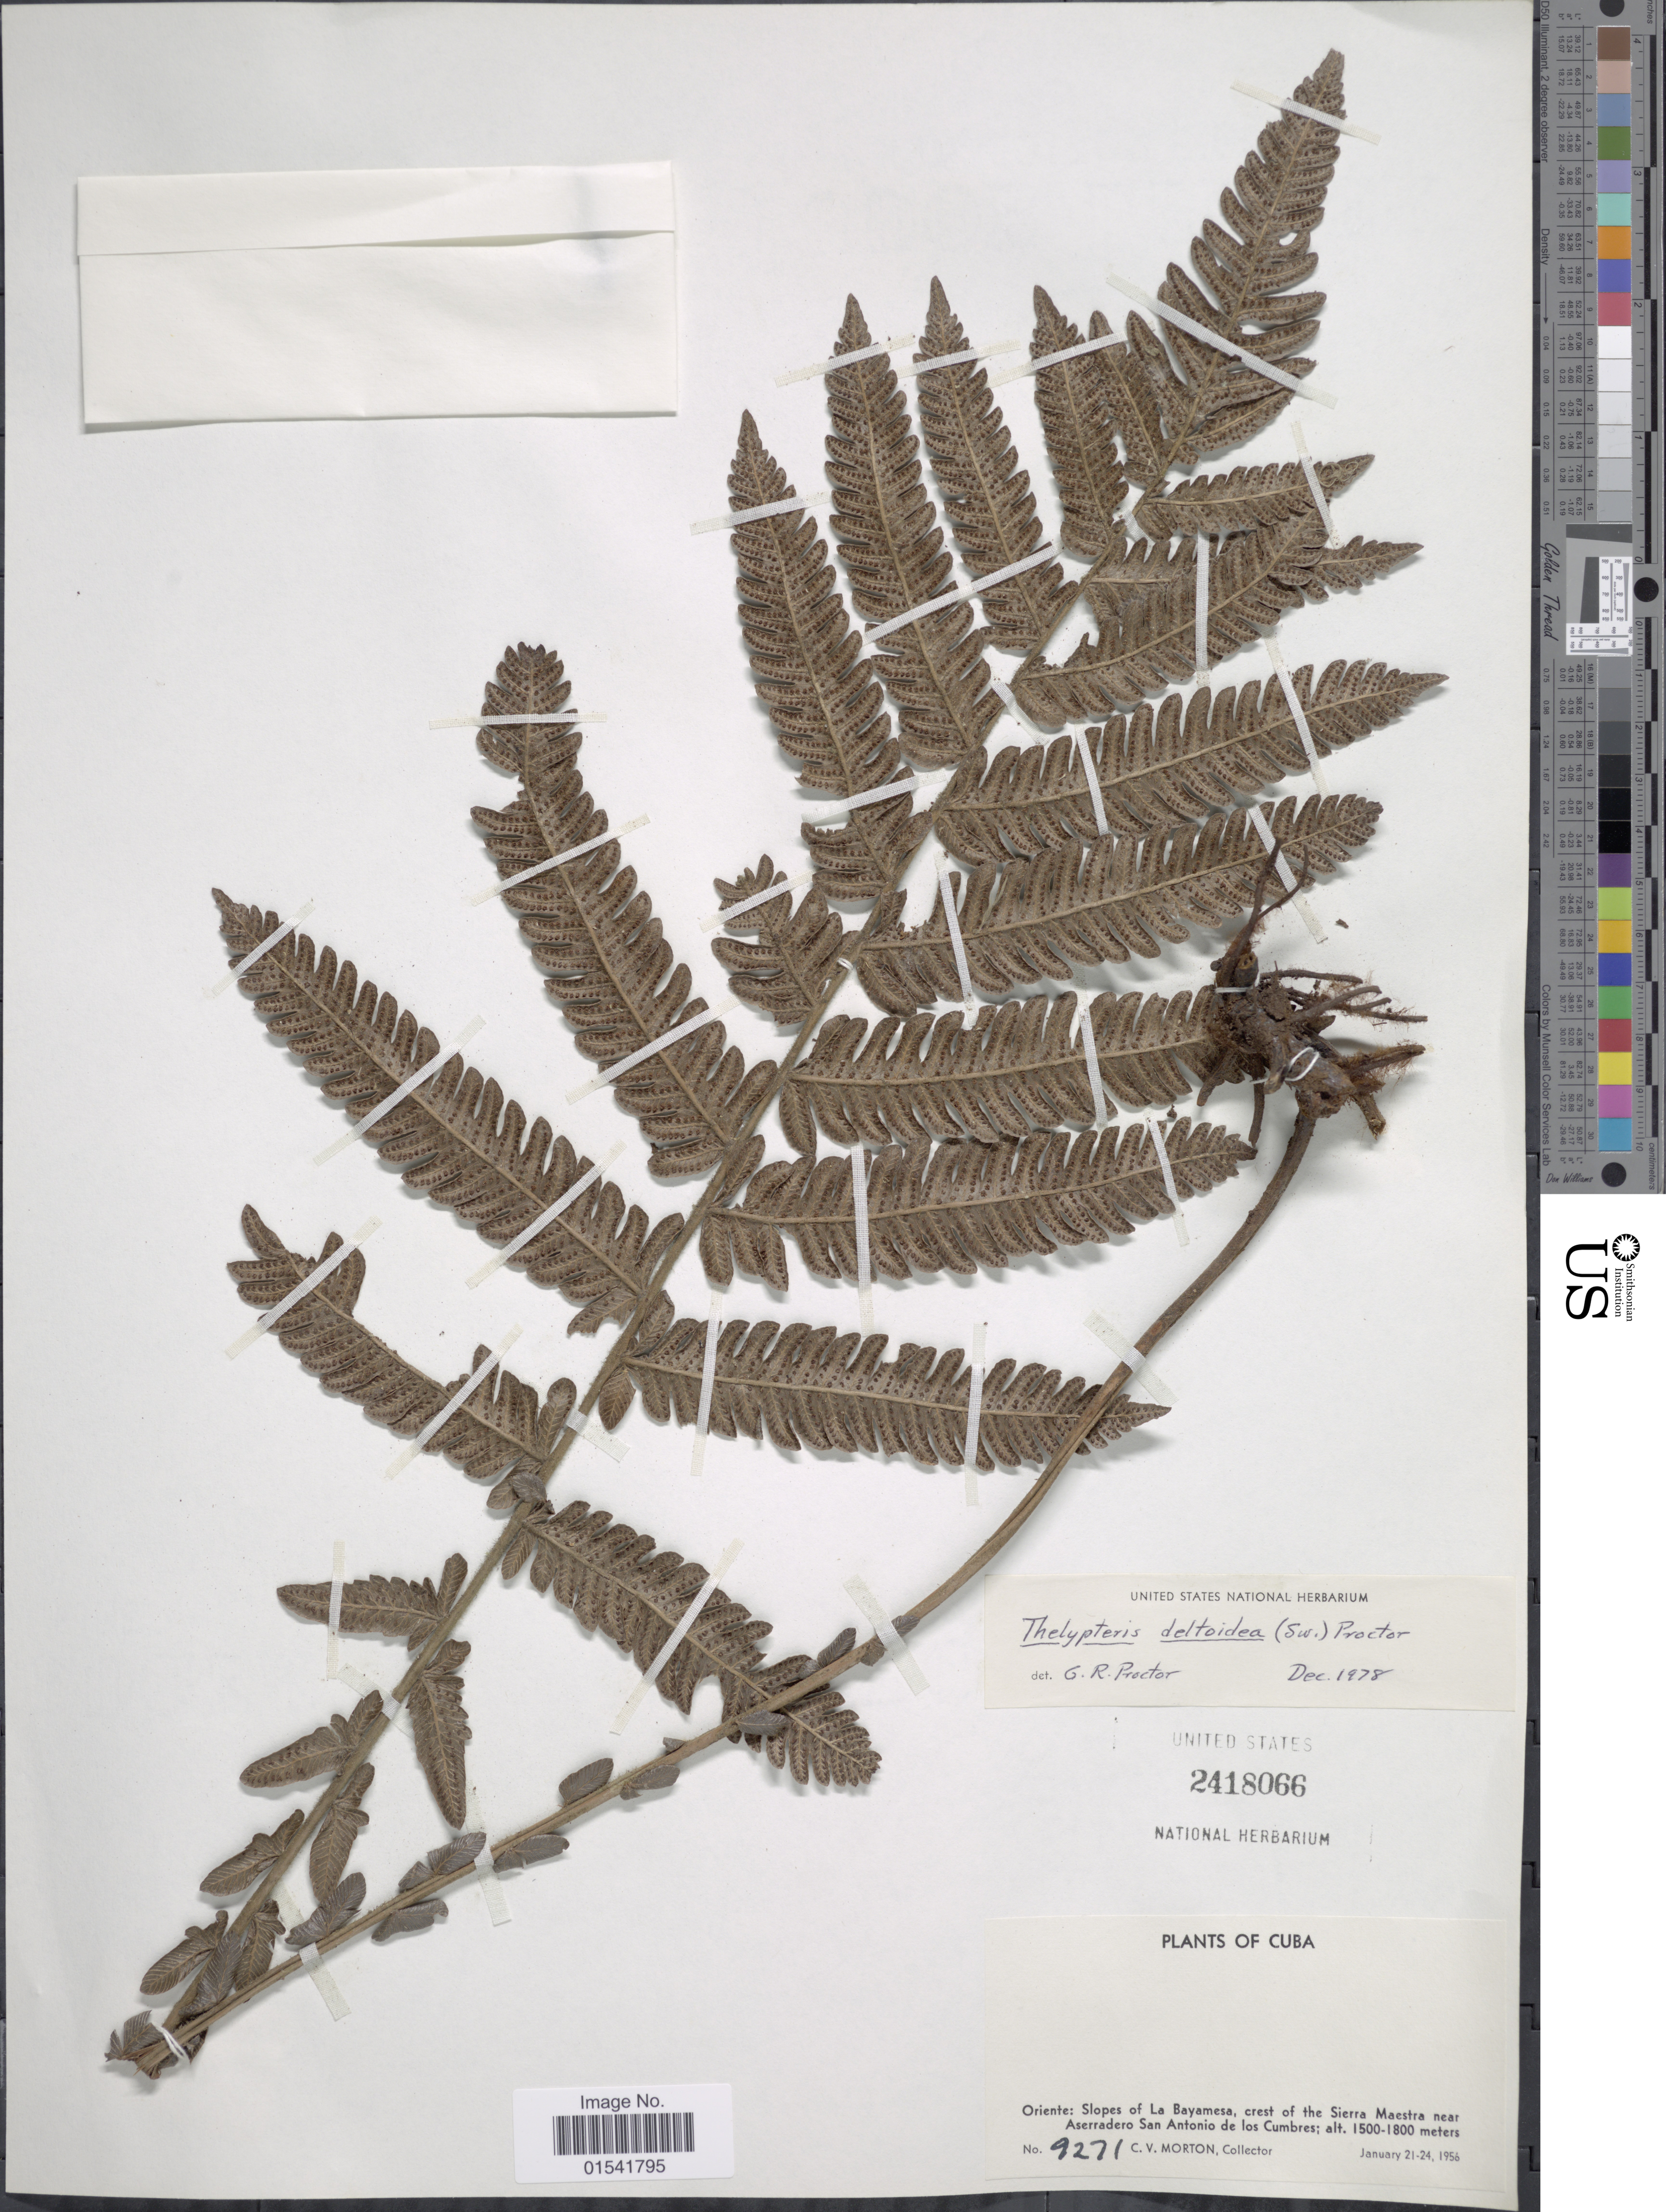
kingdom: Plantae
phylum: Tracheophyta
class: Polypodiopsida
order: Polypodiales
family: Thelypteridaceae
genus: Steiropteris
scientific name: Steiropteris deltoidea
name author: (Sw.) Pic. Serm.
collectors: C. V. Morton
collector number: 9271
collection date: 1956-01-21/1956-01-24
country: Cuba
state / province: Oriente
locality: Slopes of La Bayamesa, crest of the Sierra Maestra near Aserradero San Antonio de los Cumbres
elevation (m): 1500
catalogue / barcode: US 2418066